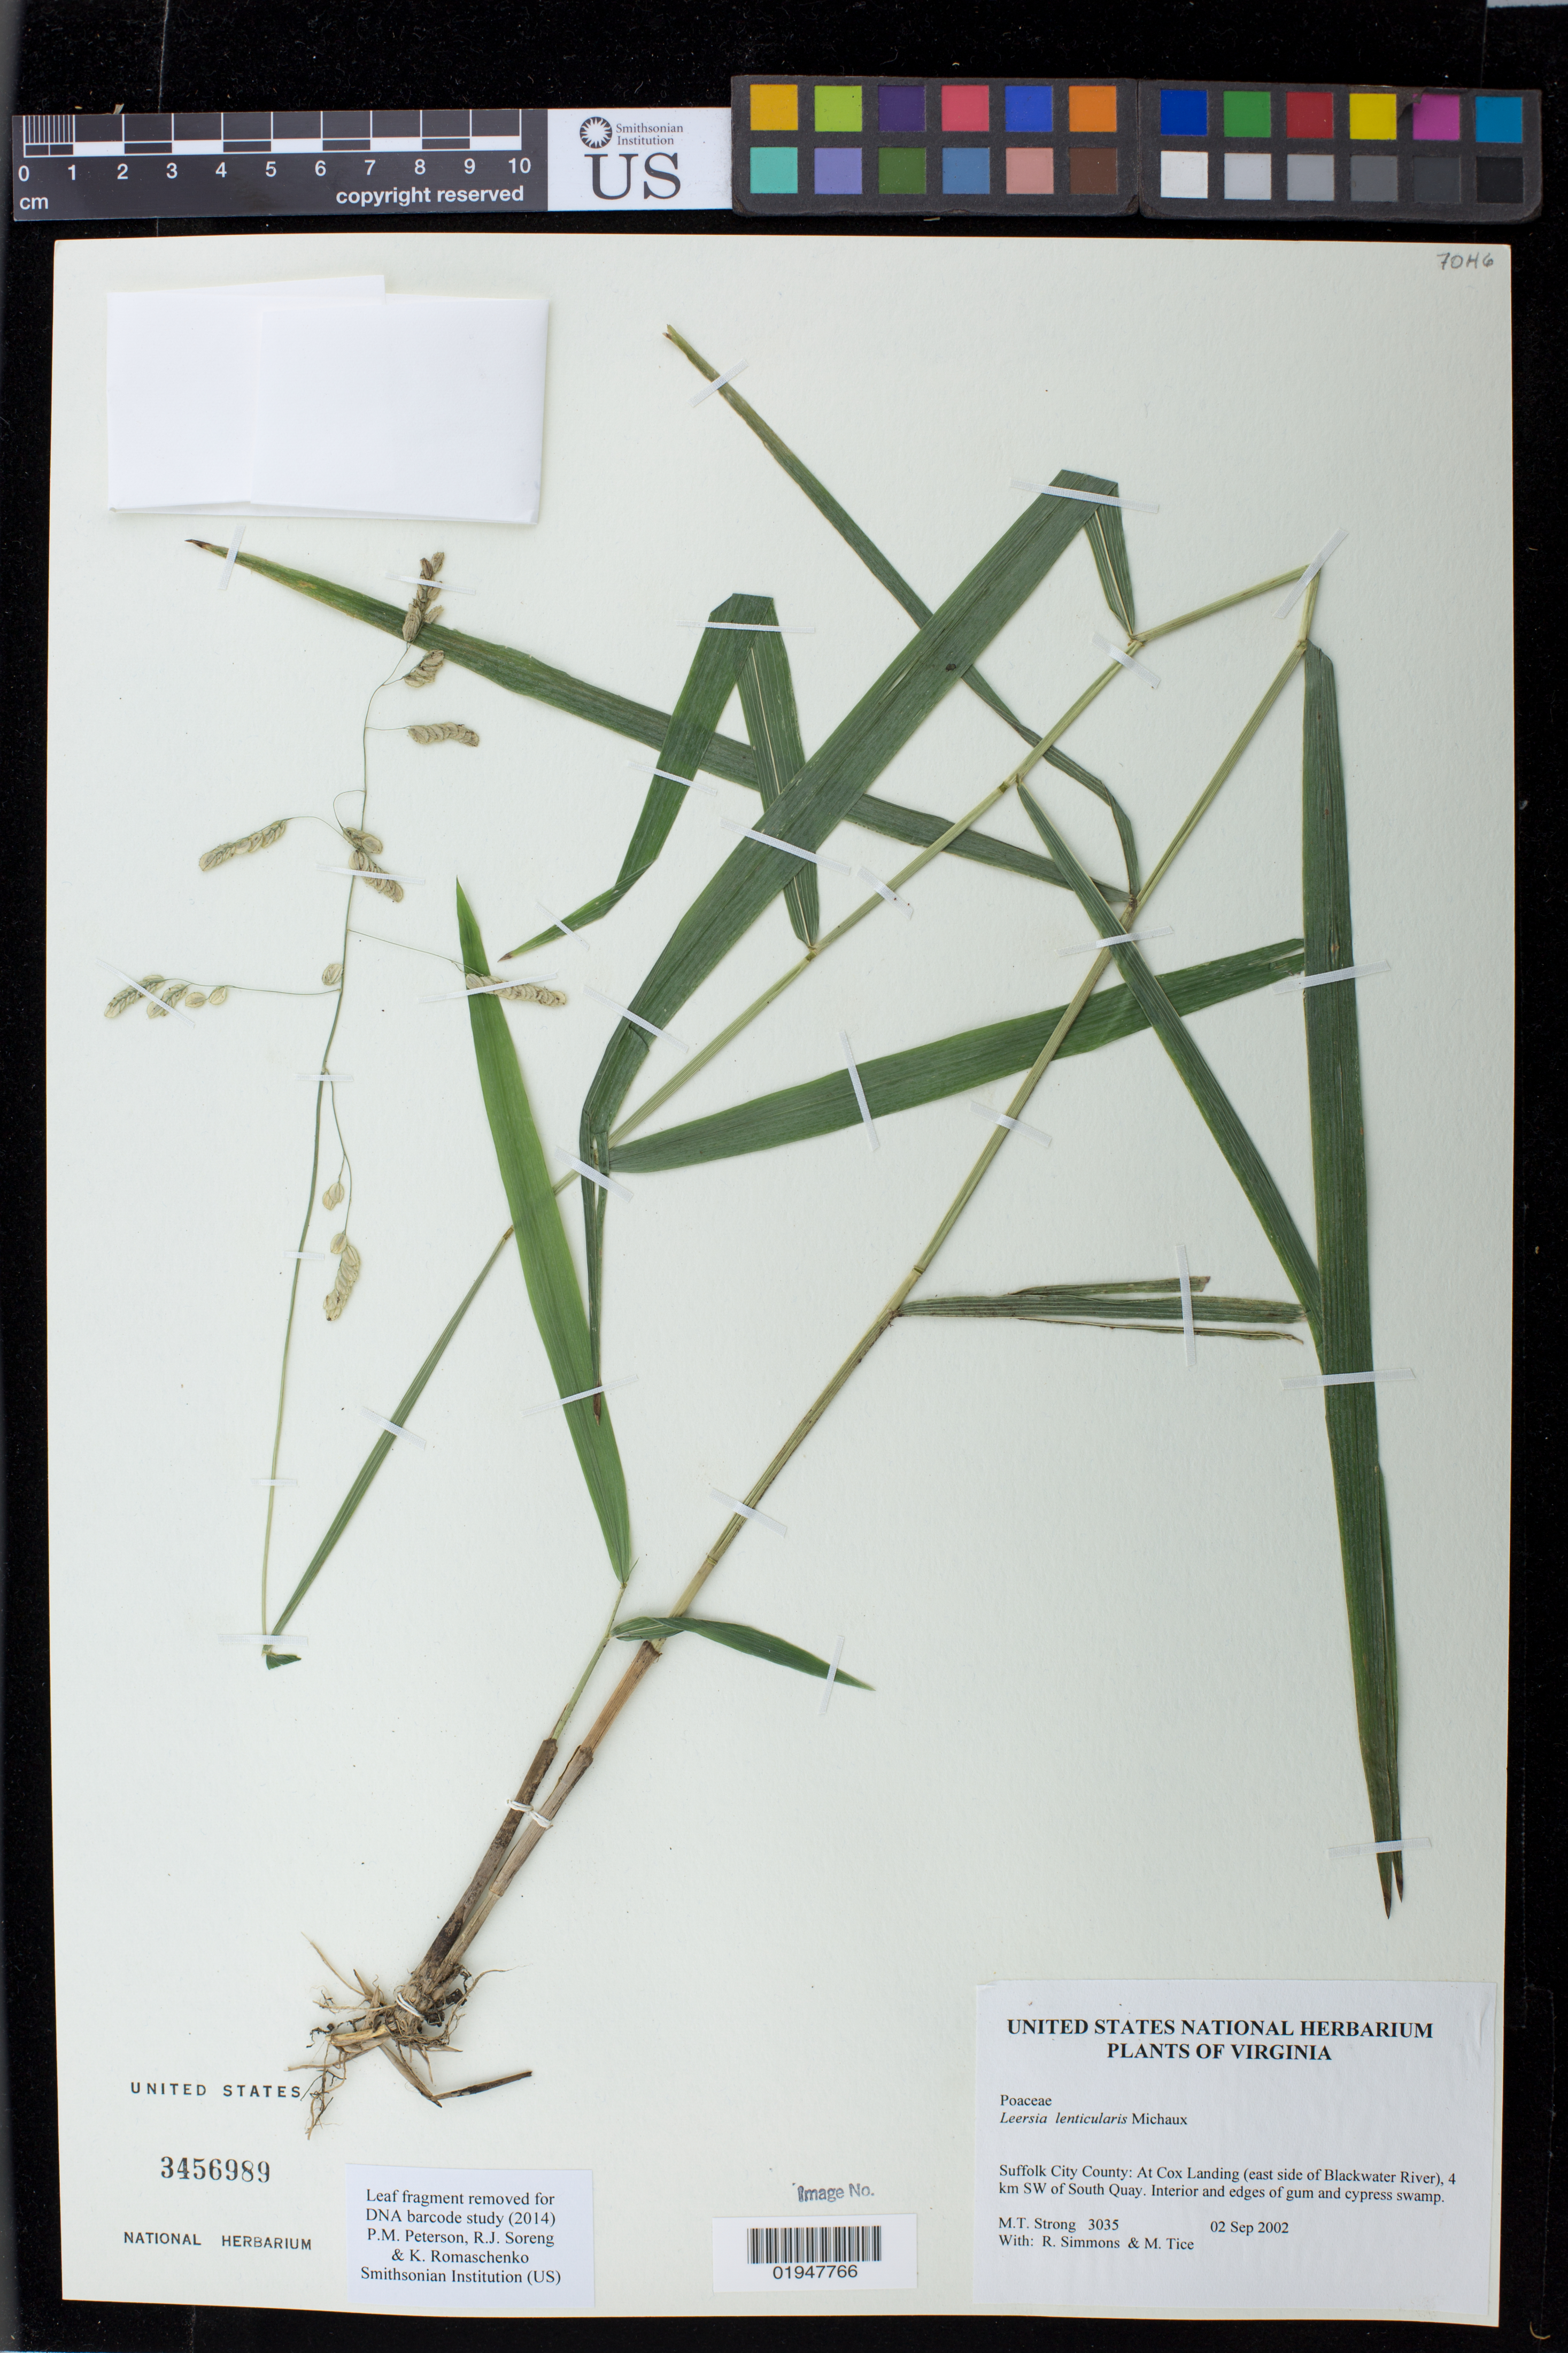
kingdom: Plantae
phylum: Tracheophyta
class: Liliopsida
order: Poales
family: Poaceae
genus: Leersia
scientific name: Leersia lenticularis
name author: Michx.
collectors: R. Simmons & M. Tice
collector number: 3035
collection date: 2002-09-02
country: United States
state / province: Virginia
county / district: City of Suffolk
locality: At Cox Landing (east side of Blackwater River), 4 km SW of South Quay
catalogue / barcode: US 3456989